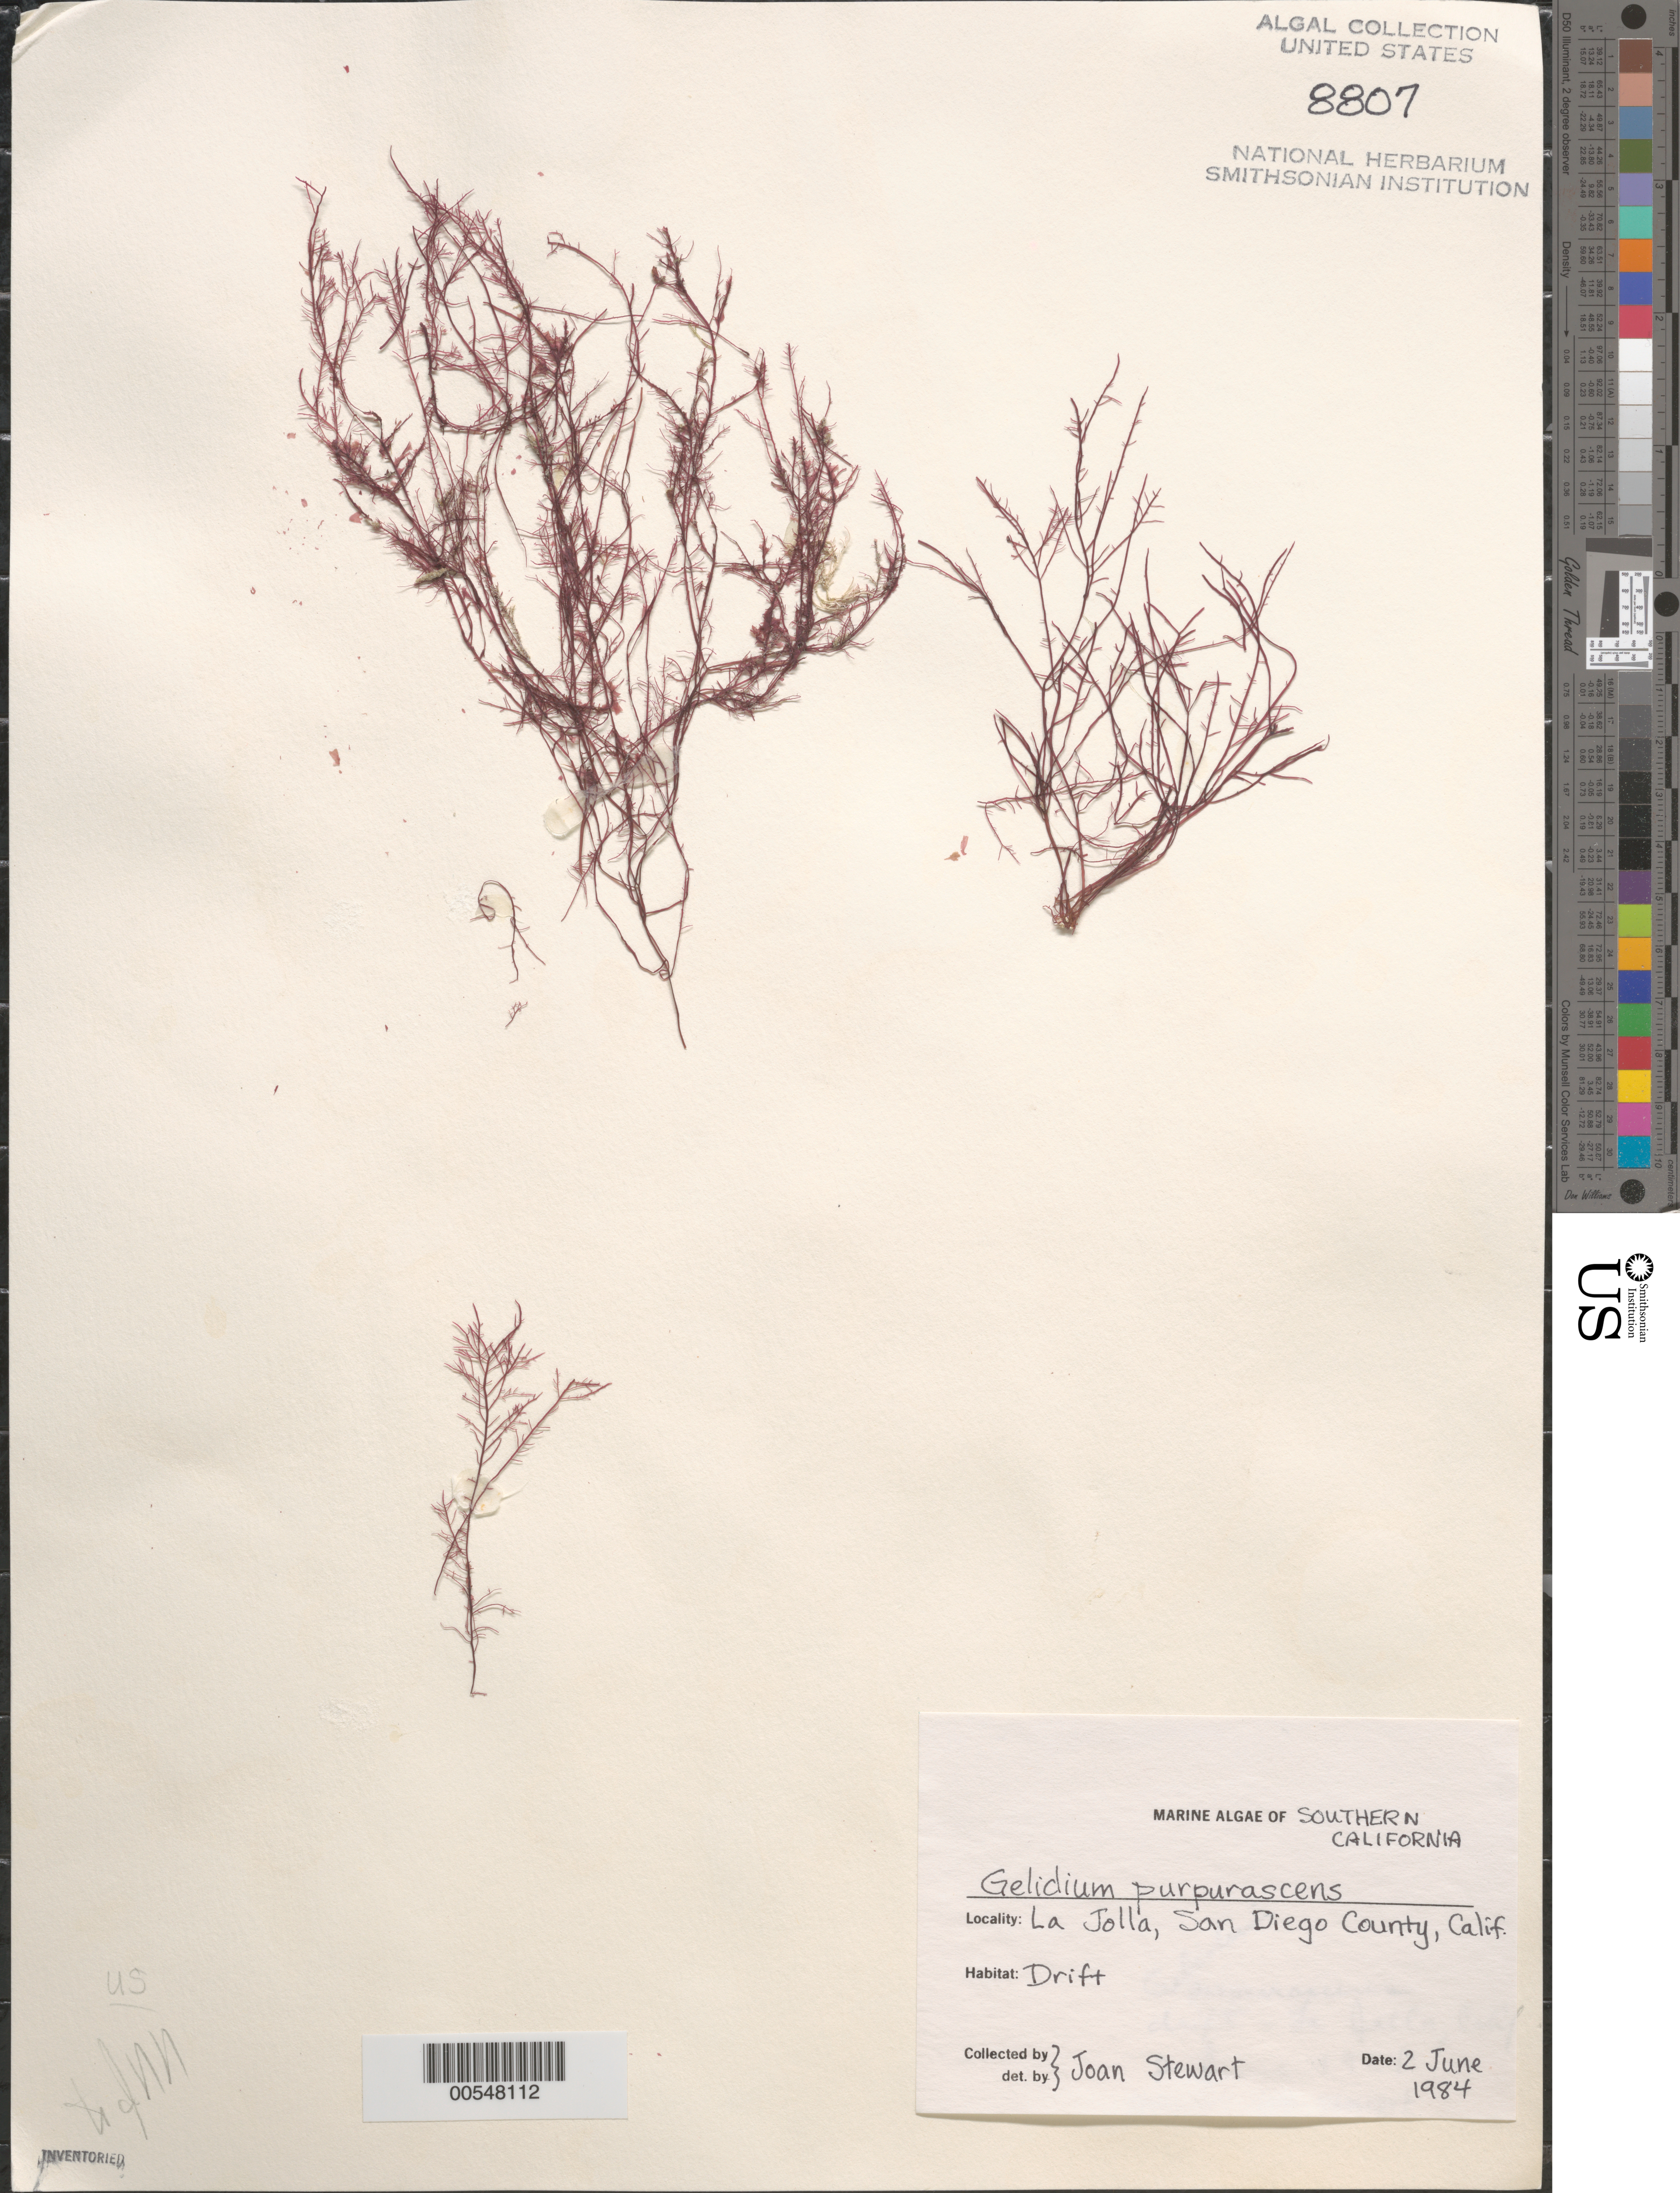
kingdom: Plantae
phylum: Rhodophyta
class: Florideophyceae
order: Gelidiales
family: Gelidiaceae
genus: Gelidium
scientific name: Gelidium purpurascens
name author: N.L. Gardner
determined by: Stewart, J.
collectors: J. Stewart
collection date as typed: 02 Jun 1984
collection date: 1984-06-02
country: United States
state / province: California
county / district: San Diego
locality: La Jolla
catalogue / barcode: US 8807